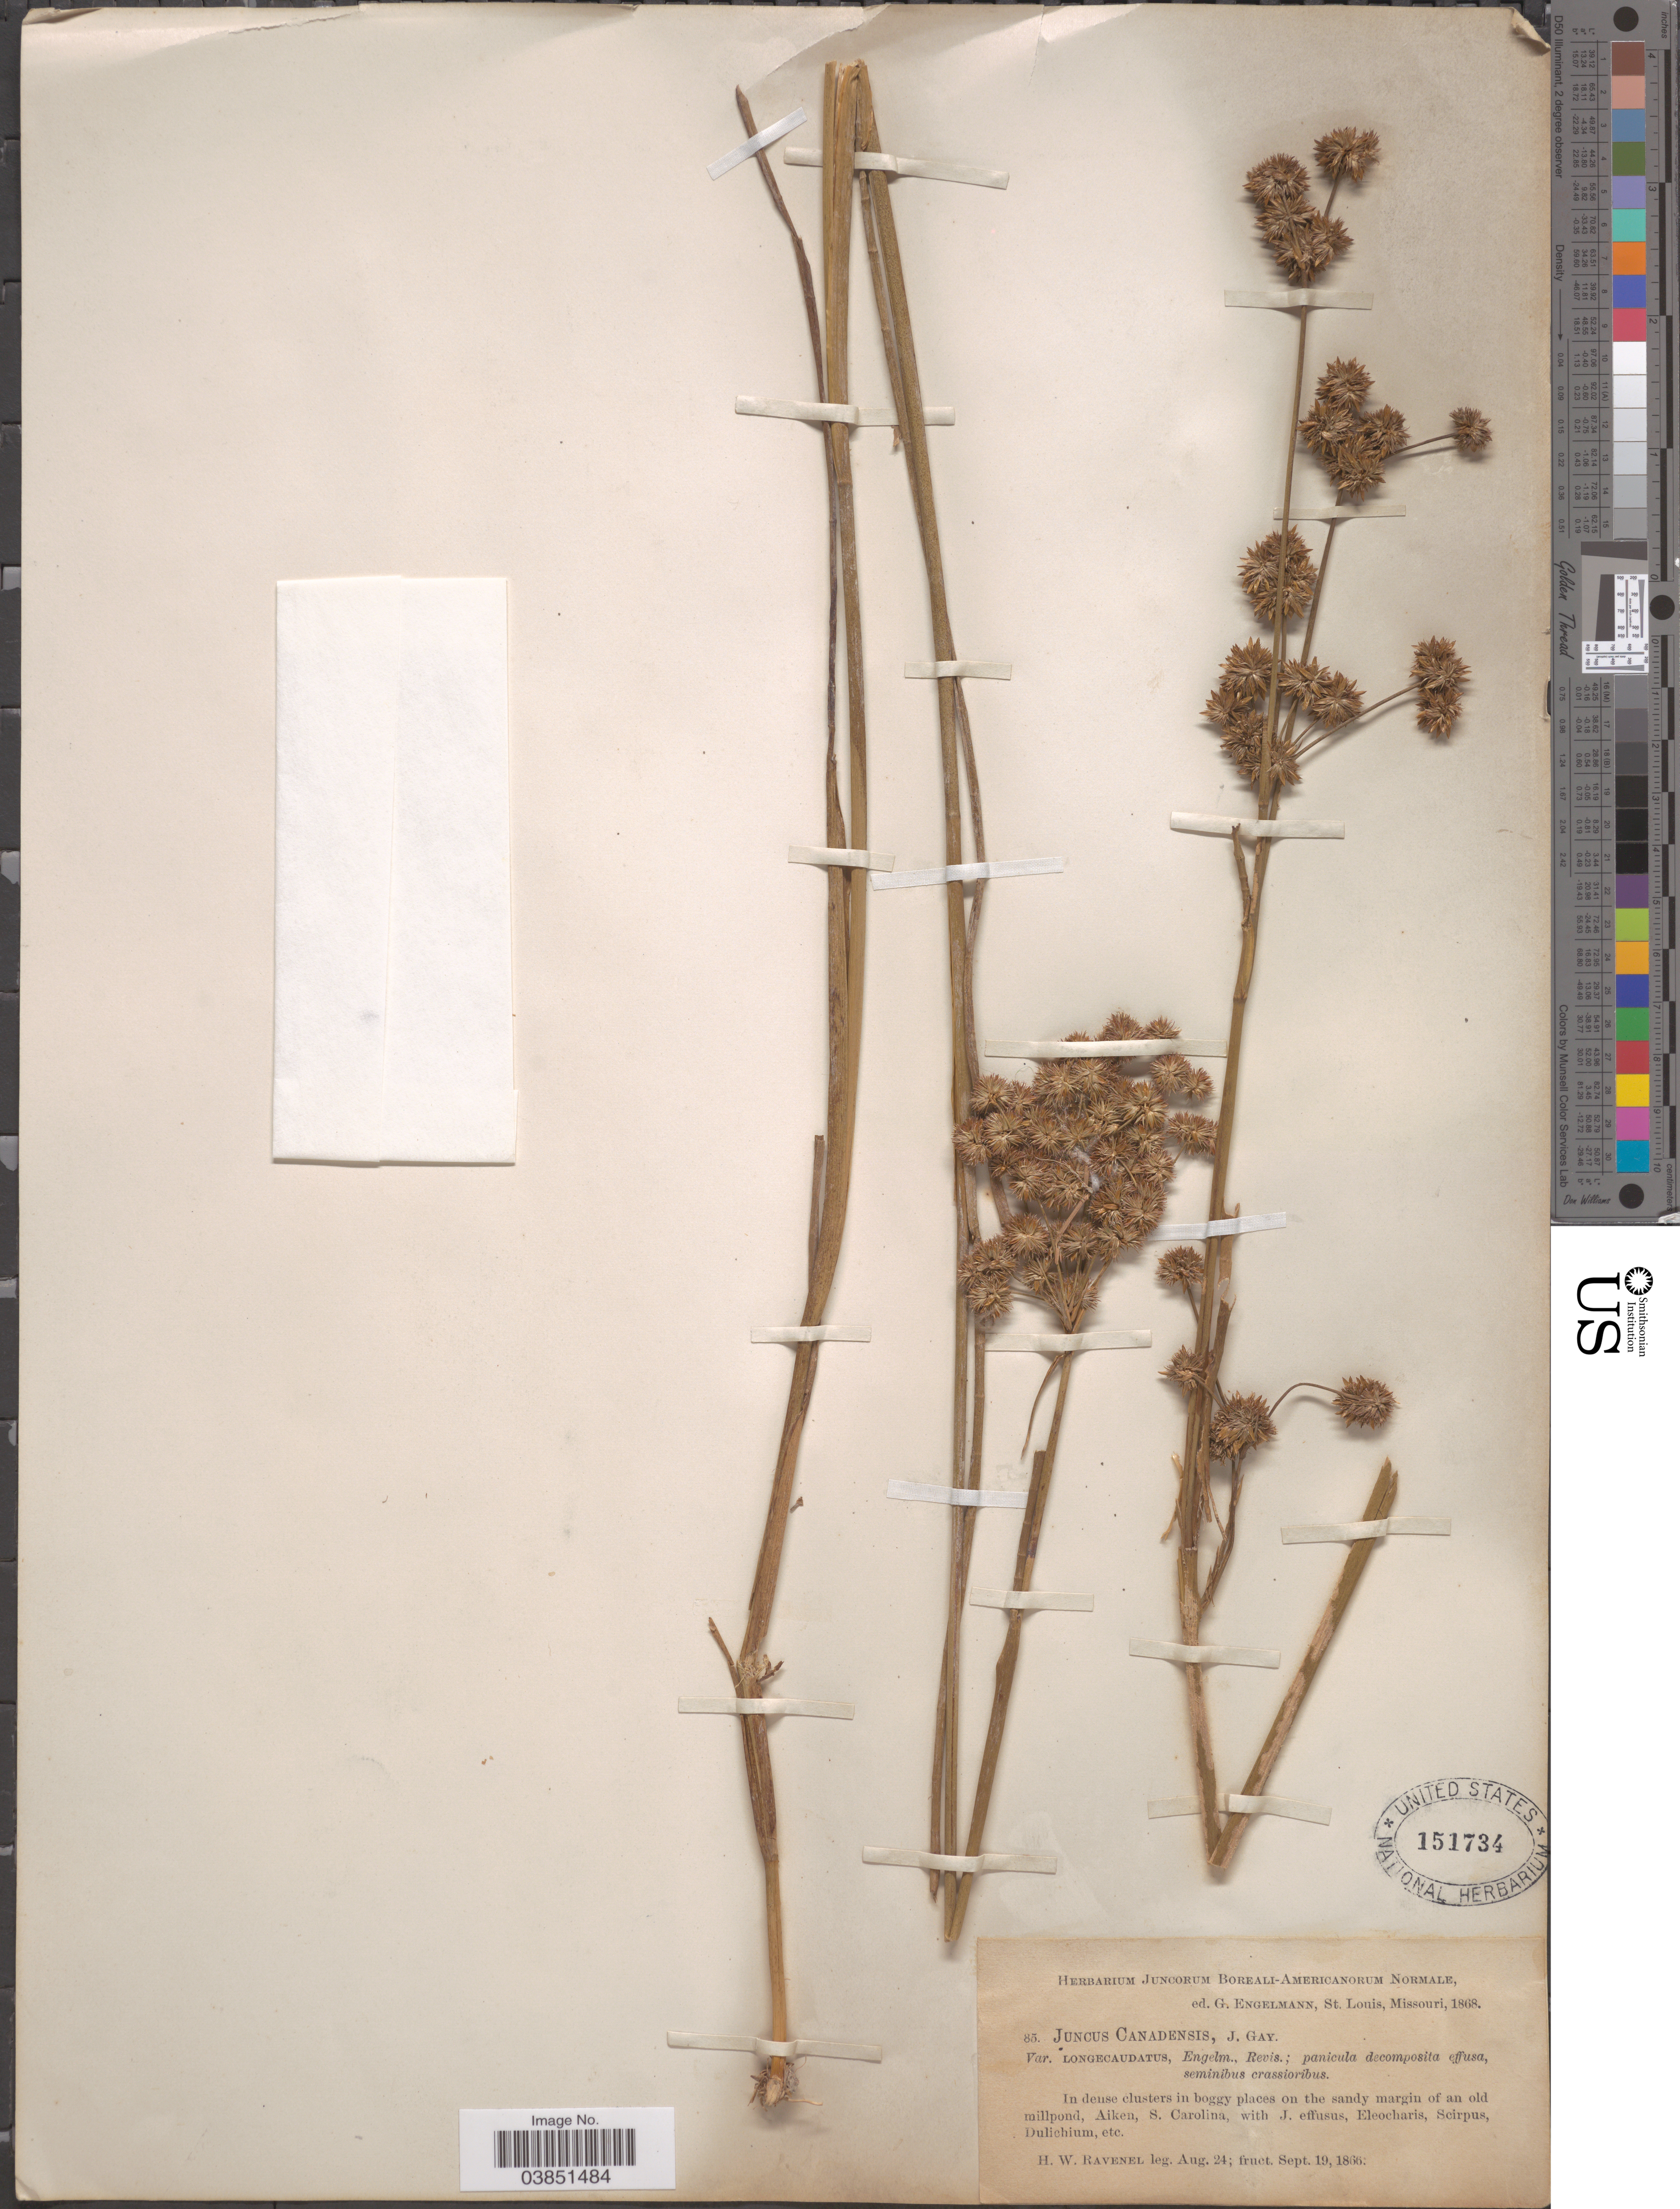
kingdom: Plantae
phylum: Tracheophyta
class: Liliopsida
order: Poales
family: Juncaceae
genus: Juncus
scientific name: Juncus canadensis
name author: J. Gay ex Laharpe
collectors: H. Ravenel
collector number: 85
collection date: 1866-08-24/1866-09-19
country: United States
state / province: South Carolina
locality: Aiken.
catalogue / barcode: US 151734